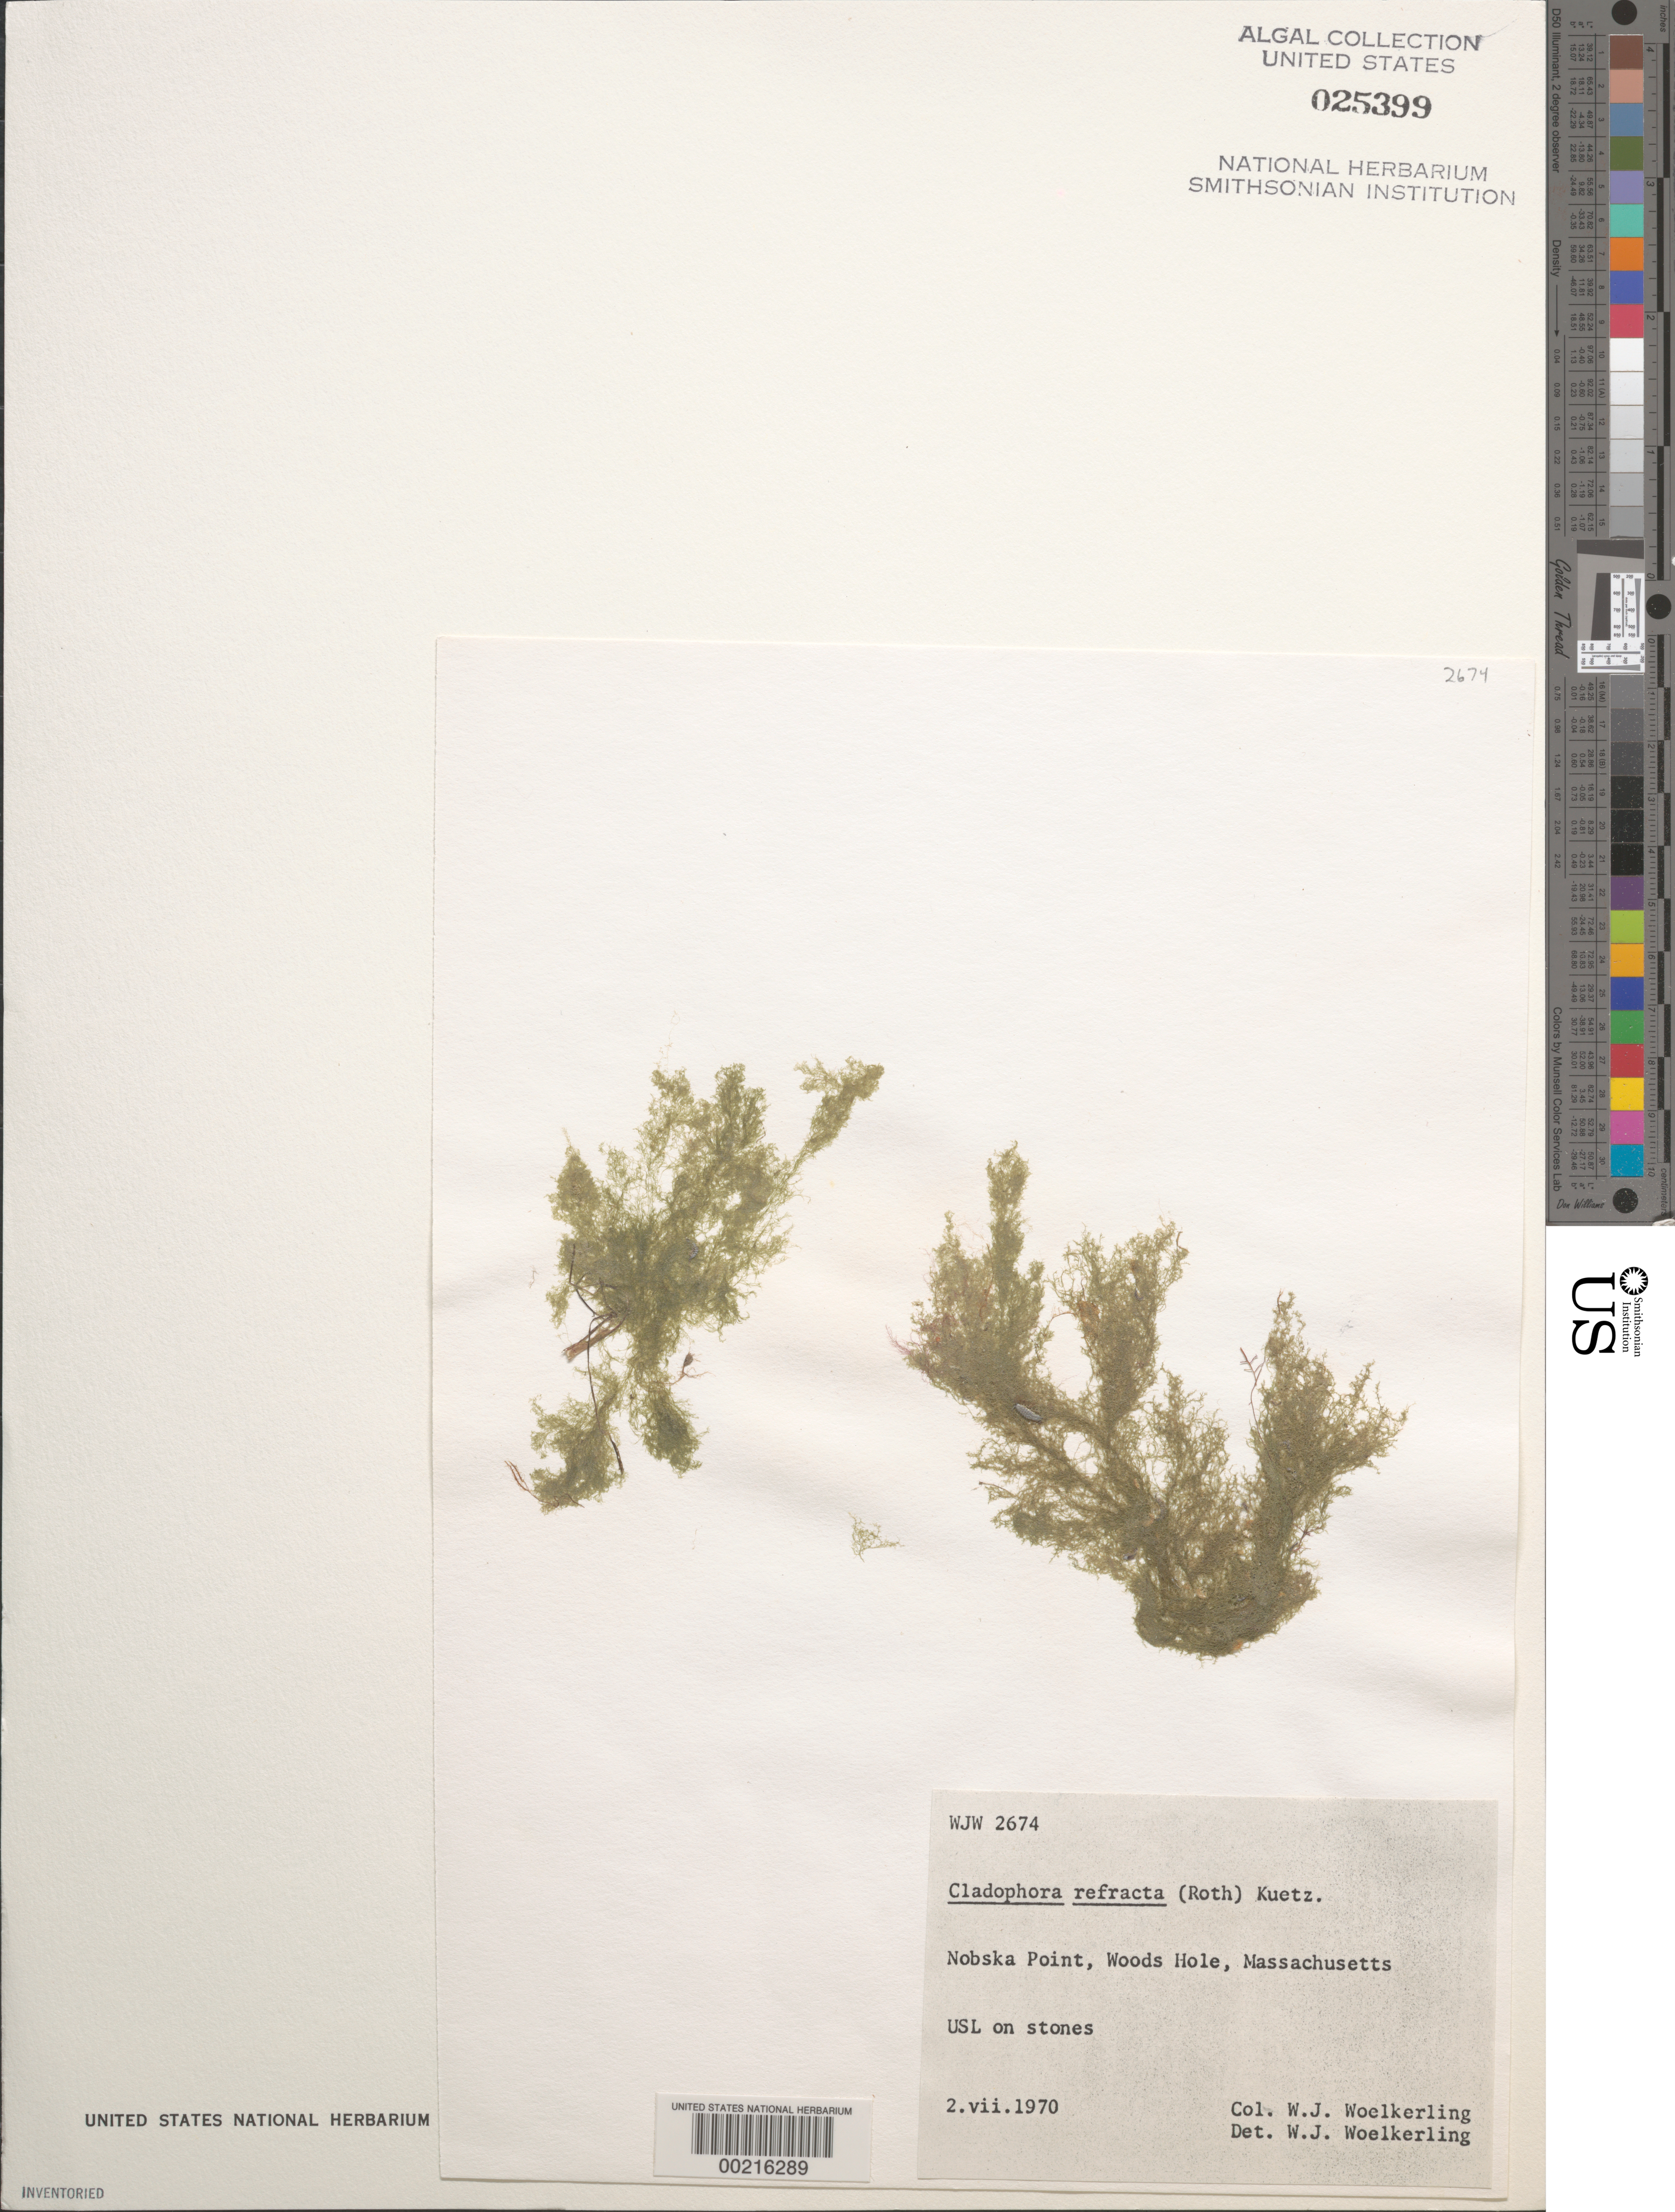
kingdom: Plantae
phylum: Chlorophyta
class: Ulvophyceae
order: Cladophorales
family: Cladophoraceae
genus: Cladophora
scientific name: Cladophora refracta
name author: (Roth) Kütz.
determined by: Woelkerling, W. J.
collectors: W. Woelkerling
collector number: WJW 2674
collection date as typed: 02 Jul 1970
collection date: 1970-07-02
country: United States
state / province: Massachusetts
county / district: Barnstable County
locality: Woods Hole, Nobska Point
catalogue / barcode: US 25399